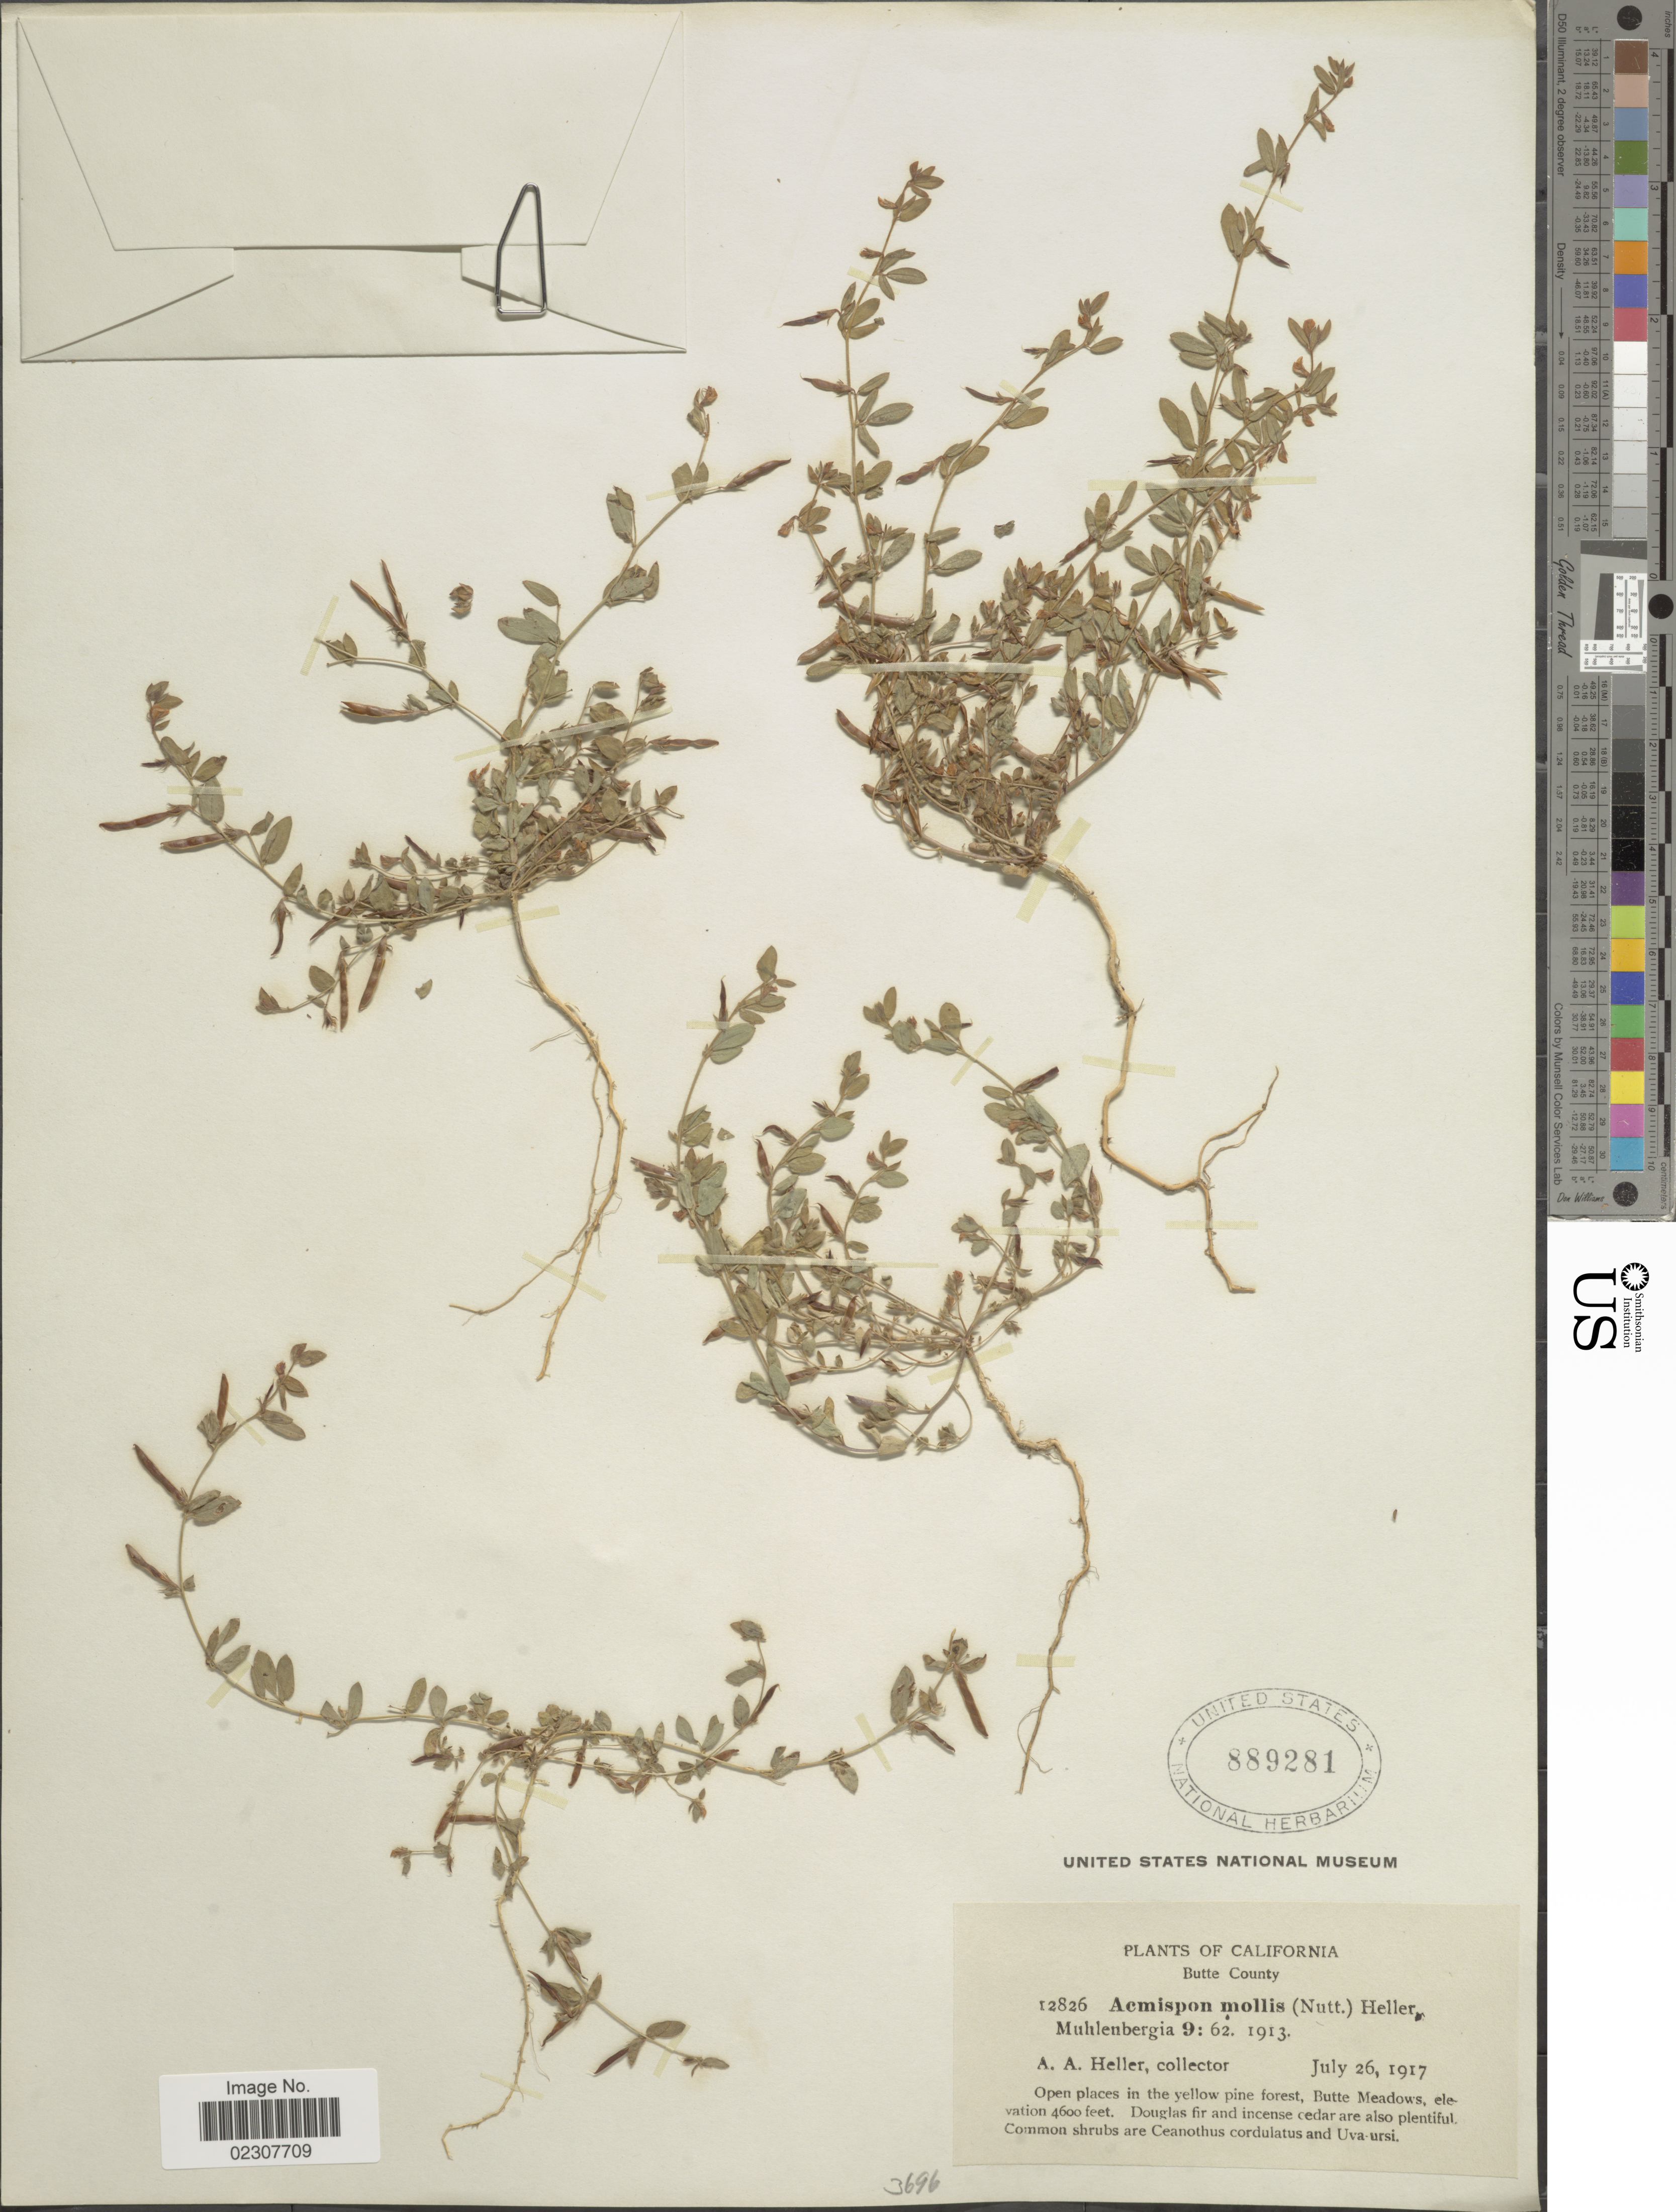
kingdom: Plantae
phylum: Tracheophyta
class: Magnoliopsida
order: Fabales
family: Fabaceae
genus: Acmispon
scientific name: Acmispon mollis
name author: (Nutt.) A. Heller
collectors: A. A. Heller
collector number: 12826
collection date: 1917-07-26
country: United States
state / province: California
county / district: Butte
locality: Butte County, Open places in the yellow pine forest, Butte Meadows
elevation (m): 1402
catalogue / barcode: US 889281